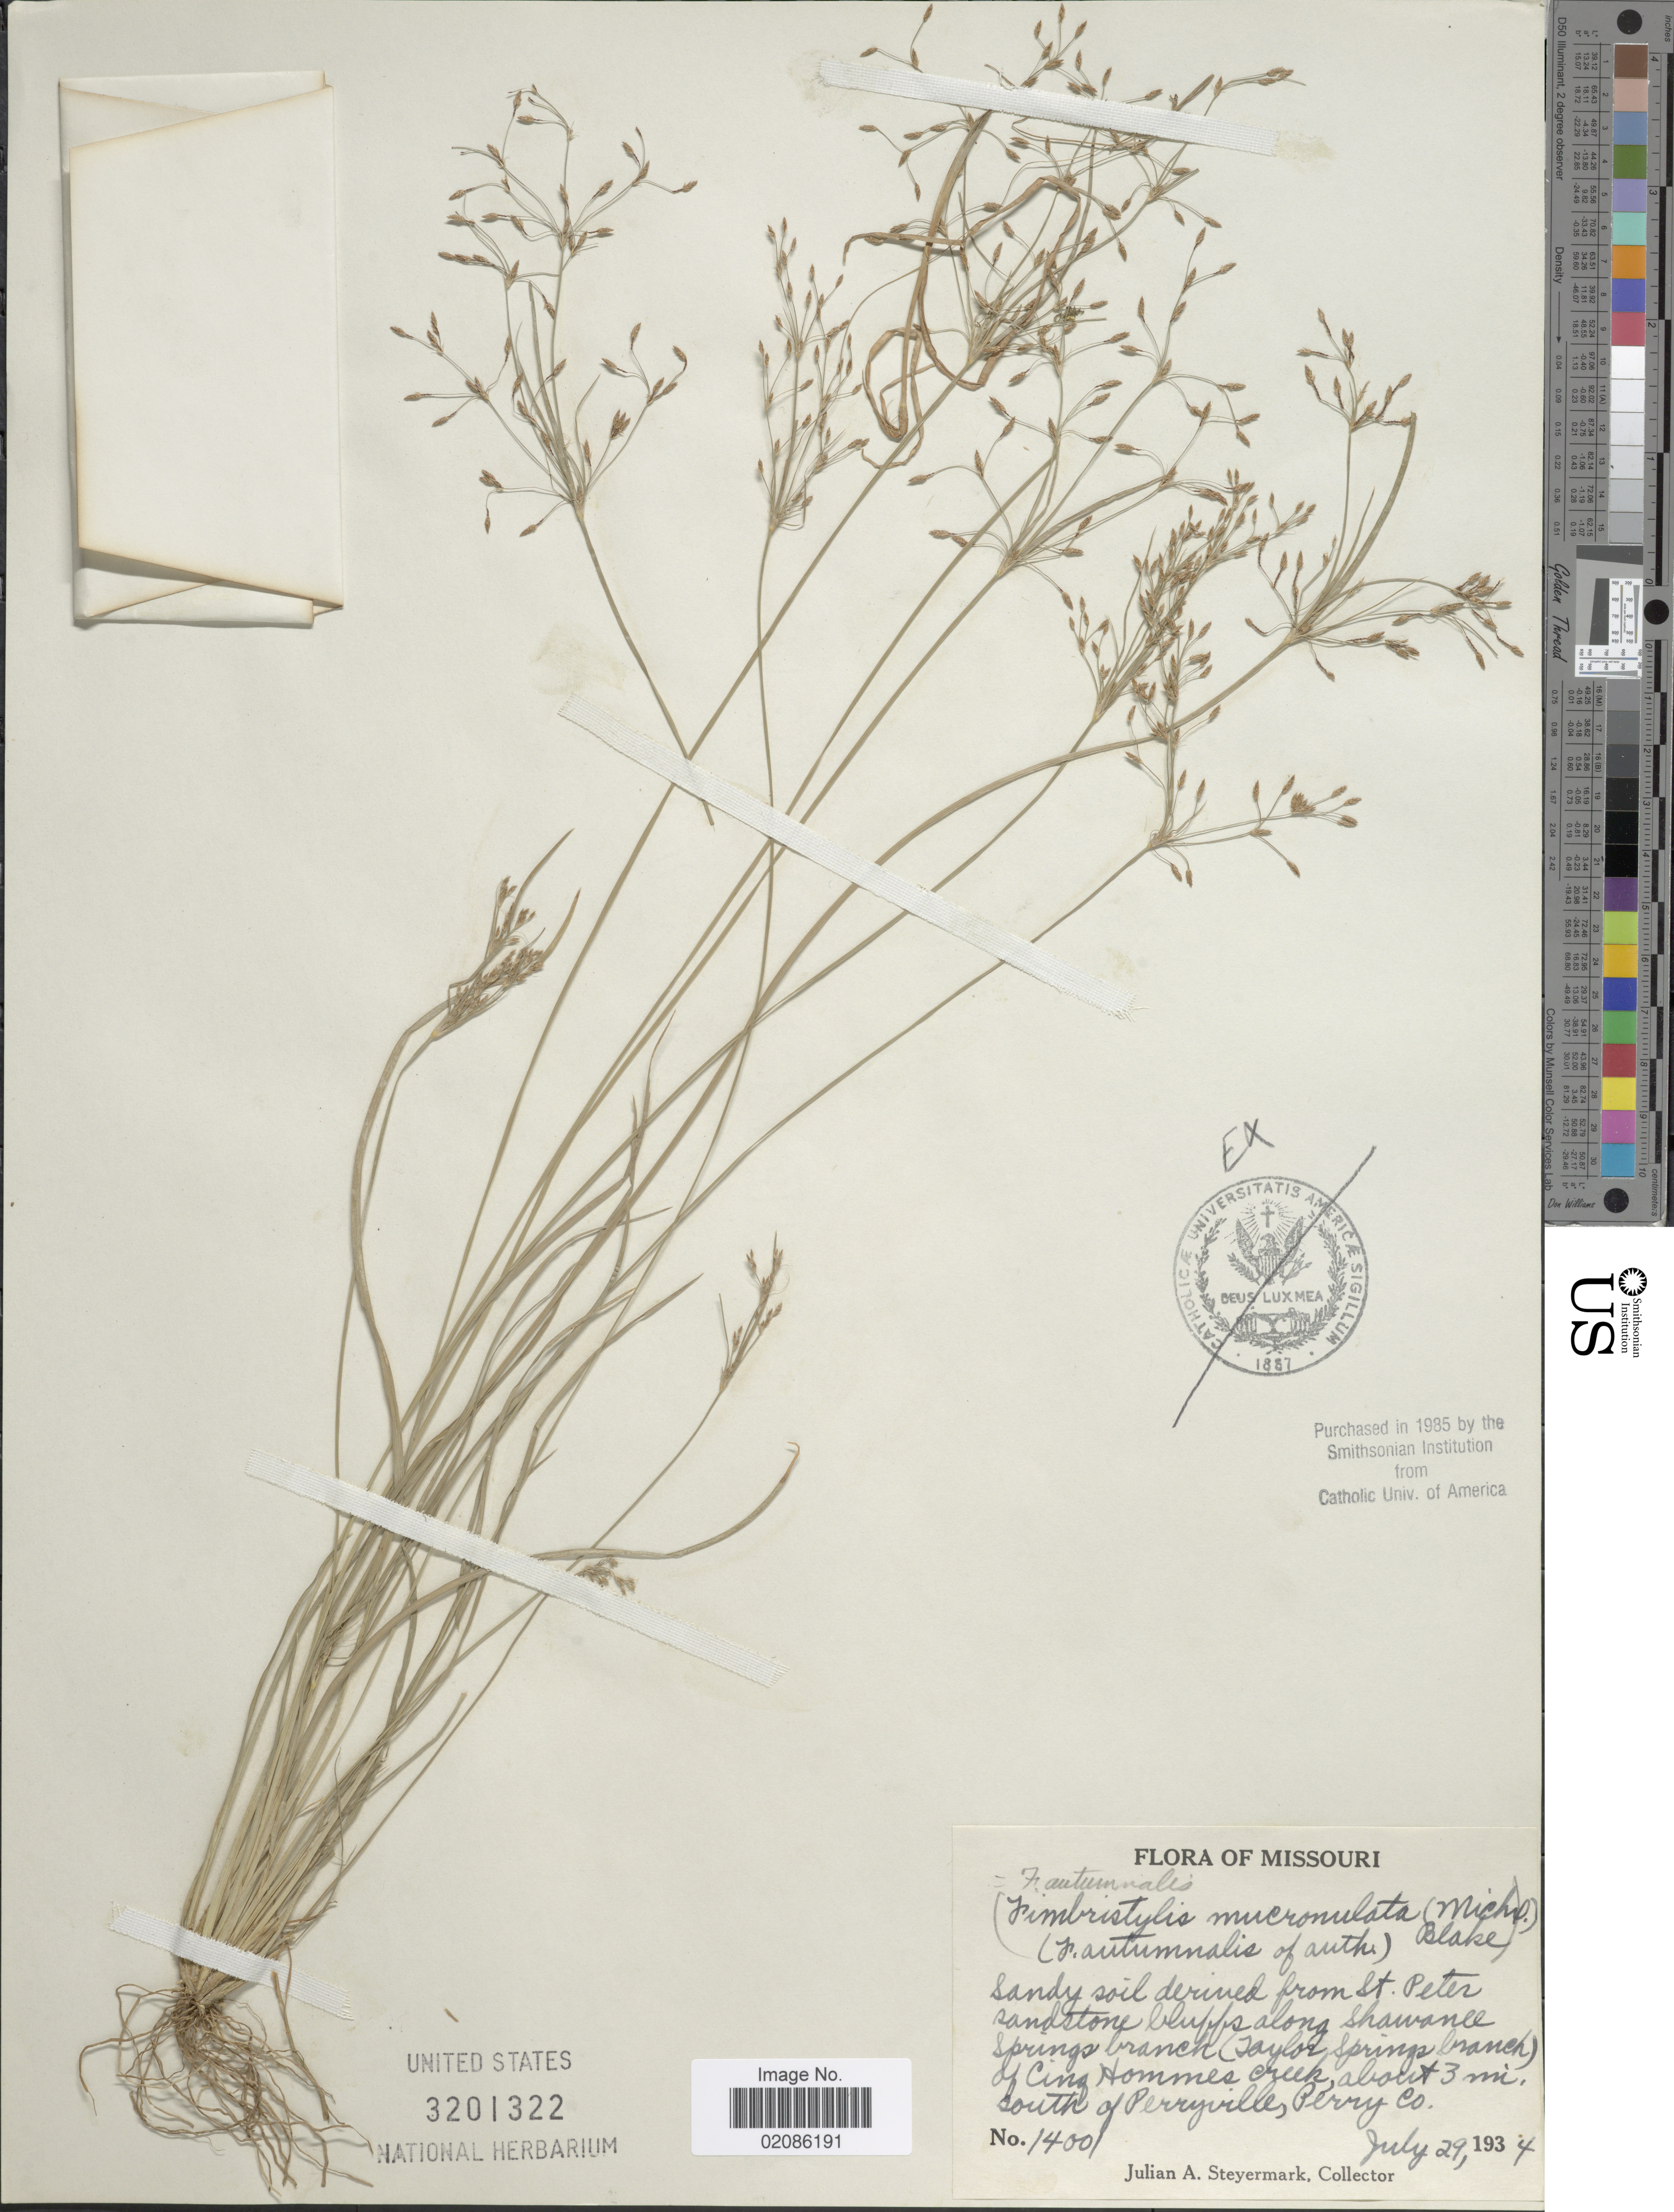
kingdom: Plantae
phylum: Tracheophyta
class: Liliopsida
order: Poales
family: Cyperaceae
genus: Fimbristylis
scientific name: Fimbristylis autumnalis (L.) Roem. & Schult.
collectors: J. Steyermark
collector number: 14001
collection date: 1934-07-29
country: United States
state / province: Missouri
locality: Sandy soil derined from St Peter sndstone bluffs along Shawanee Springs branch (Taylor Springs branch) of Cino Hommes Creek, about 3 mi south of Perryville, Perry Co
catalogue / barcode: US 3201322